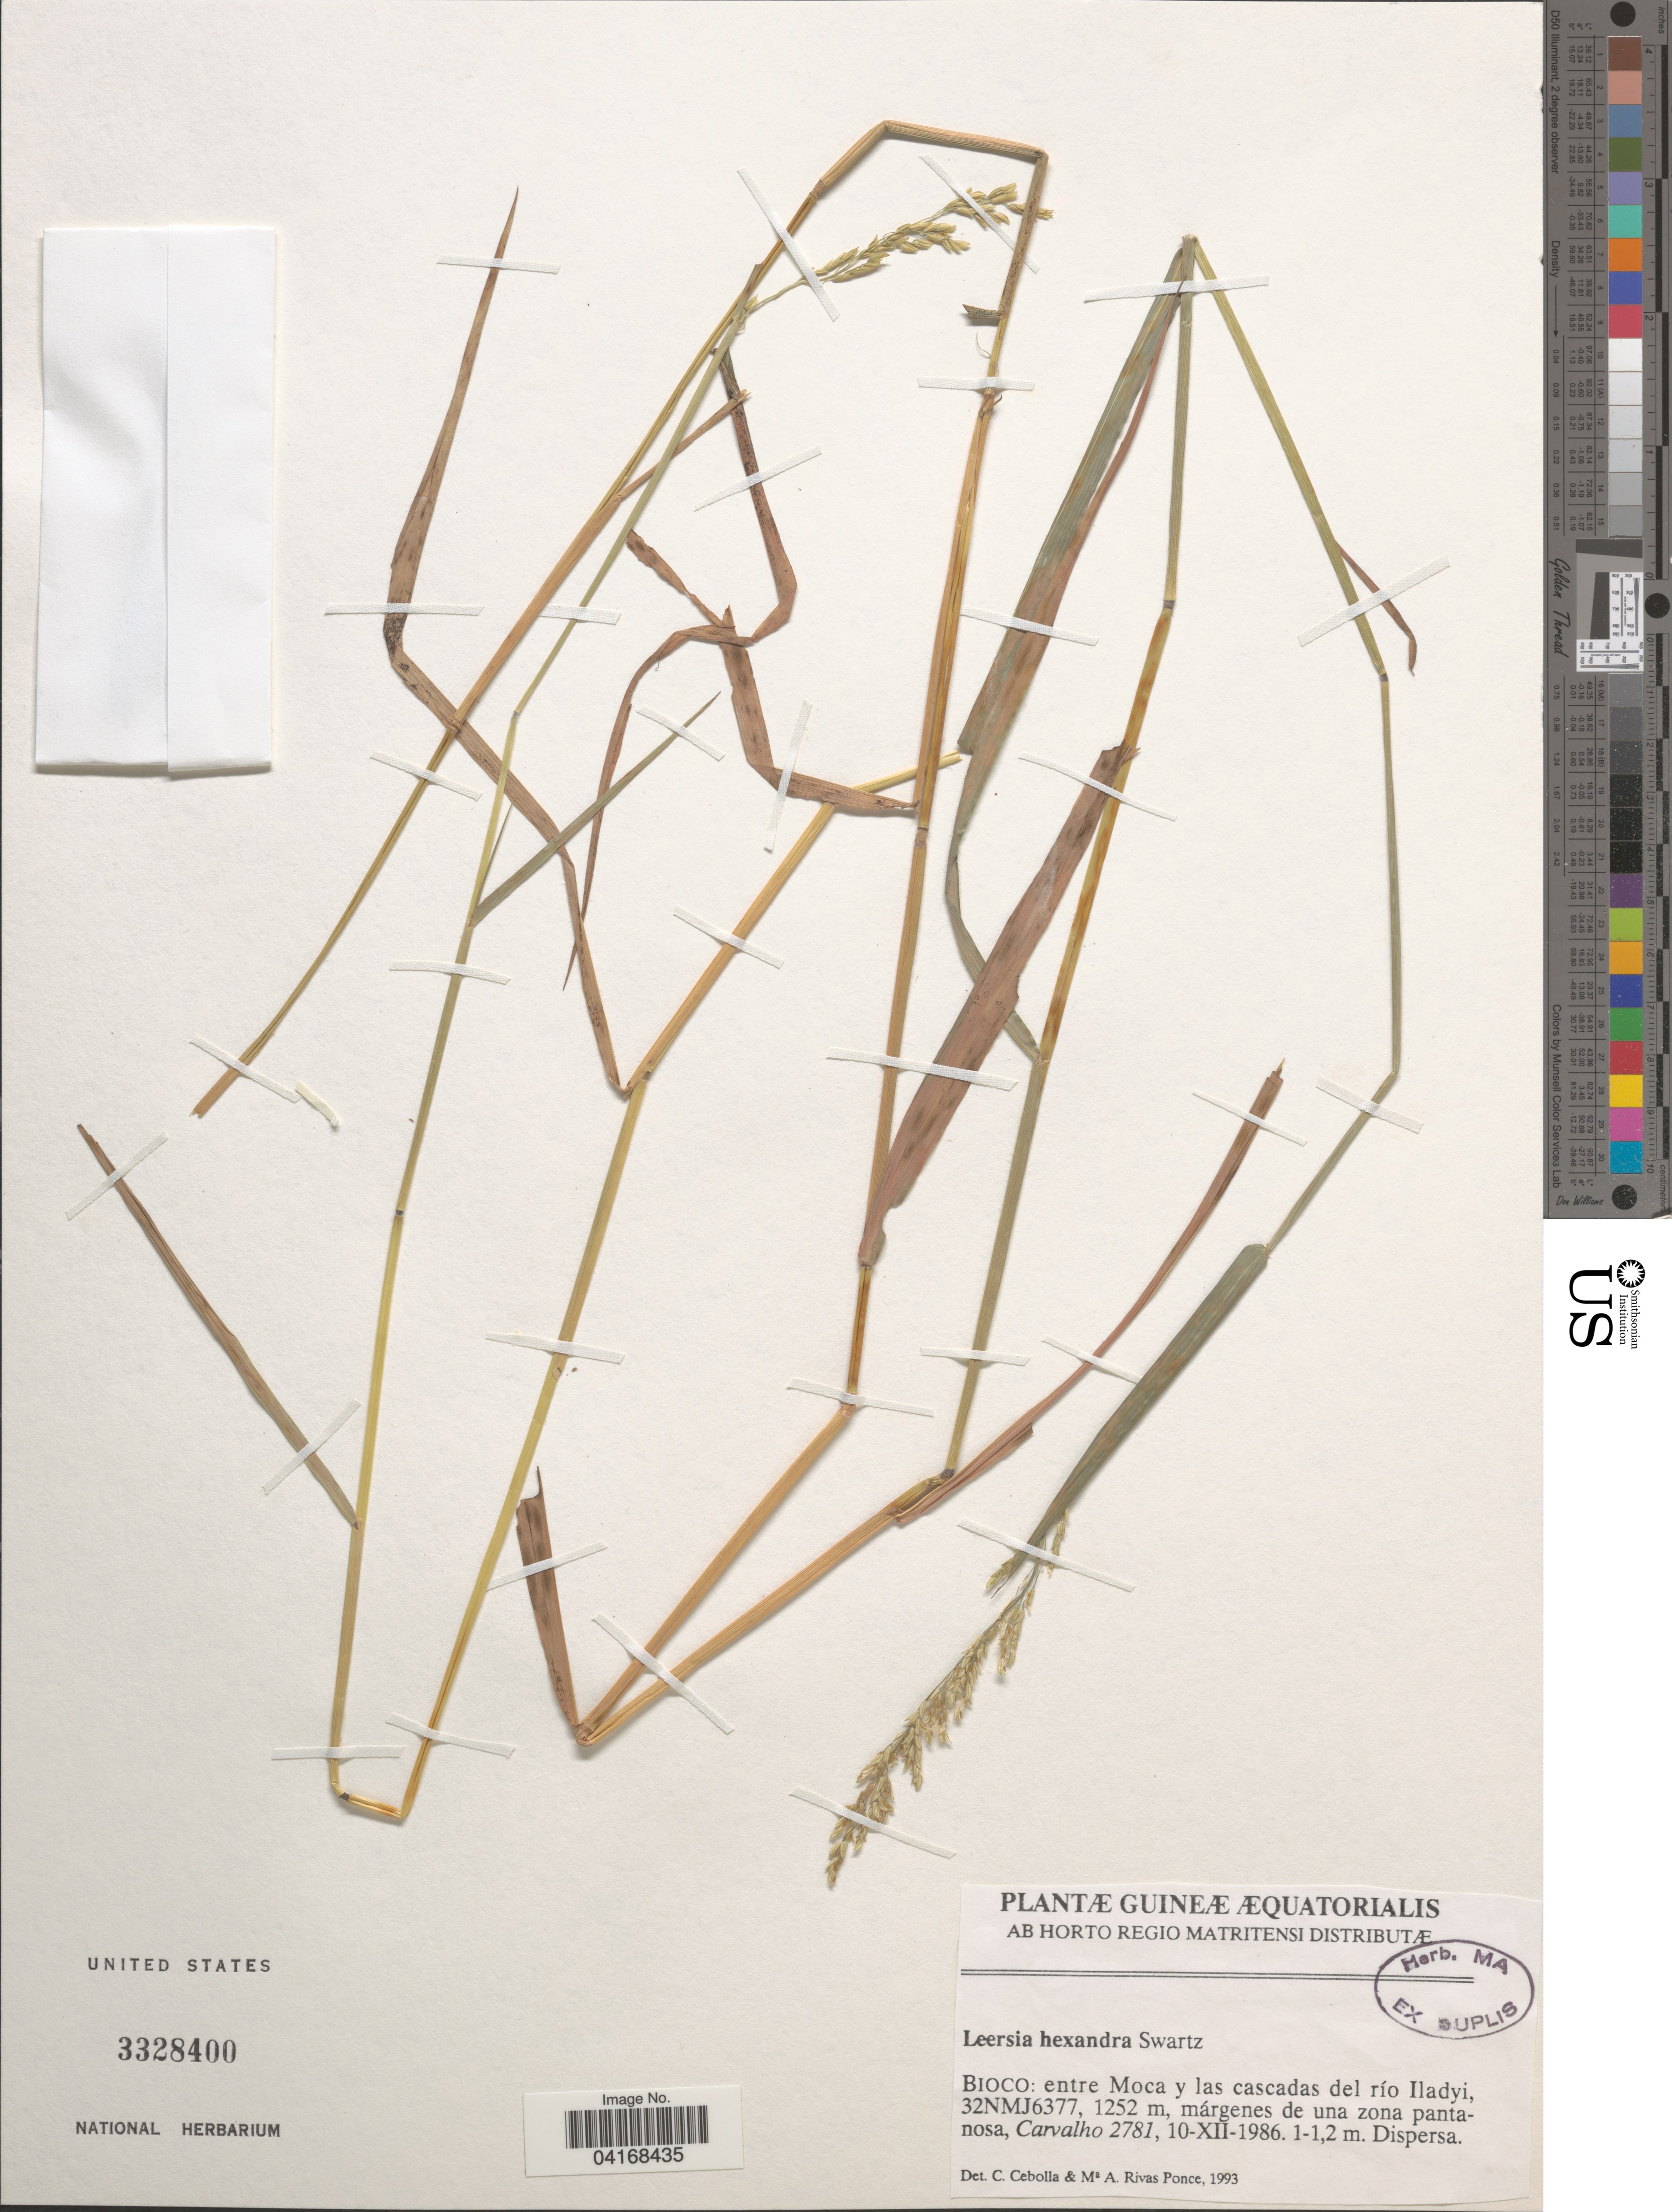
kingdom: Plantae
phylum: Tracheophyta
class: Liliopsida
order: Poales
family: Poaceae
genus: Leersia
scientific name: Leersia hexandra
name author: Sw.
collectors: Carvalho, --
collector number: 2781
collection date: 1986-12-10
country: Equatorial Guinea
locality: Guineæ Æquatorialis. Bioco: entre Moca y las cascadas del río Iladyi, 32NMJ6377.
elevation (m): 1252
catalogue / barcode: US 3328400